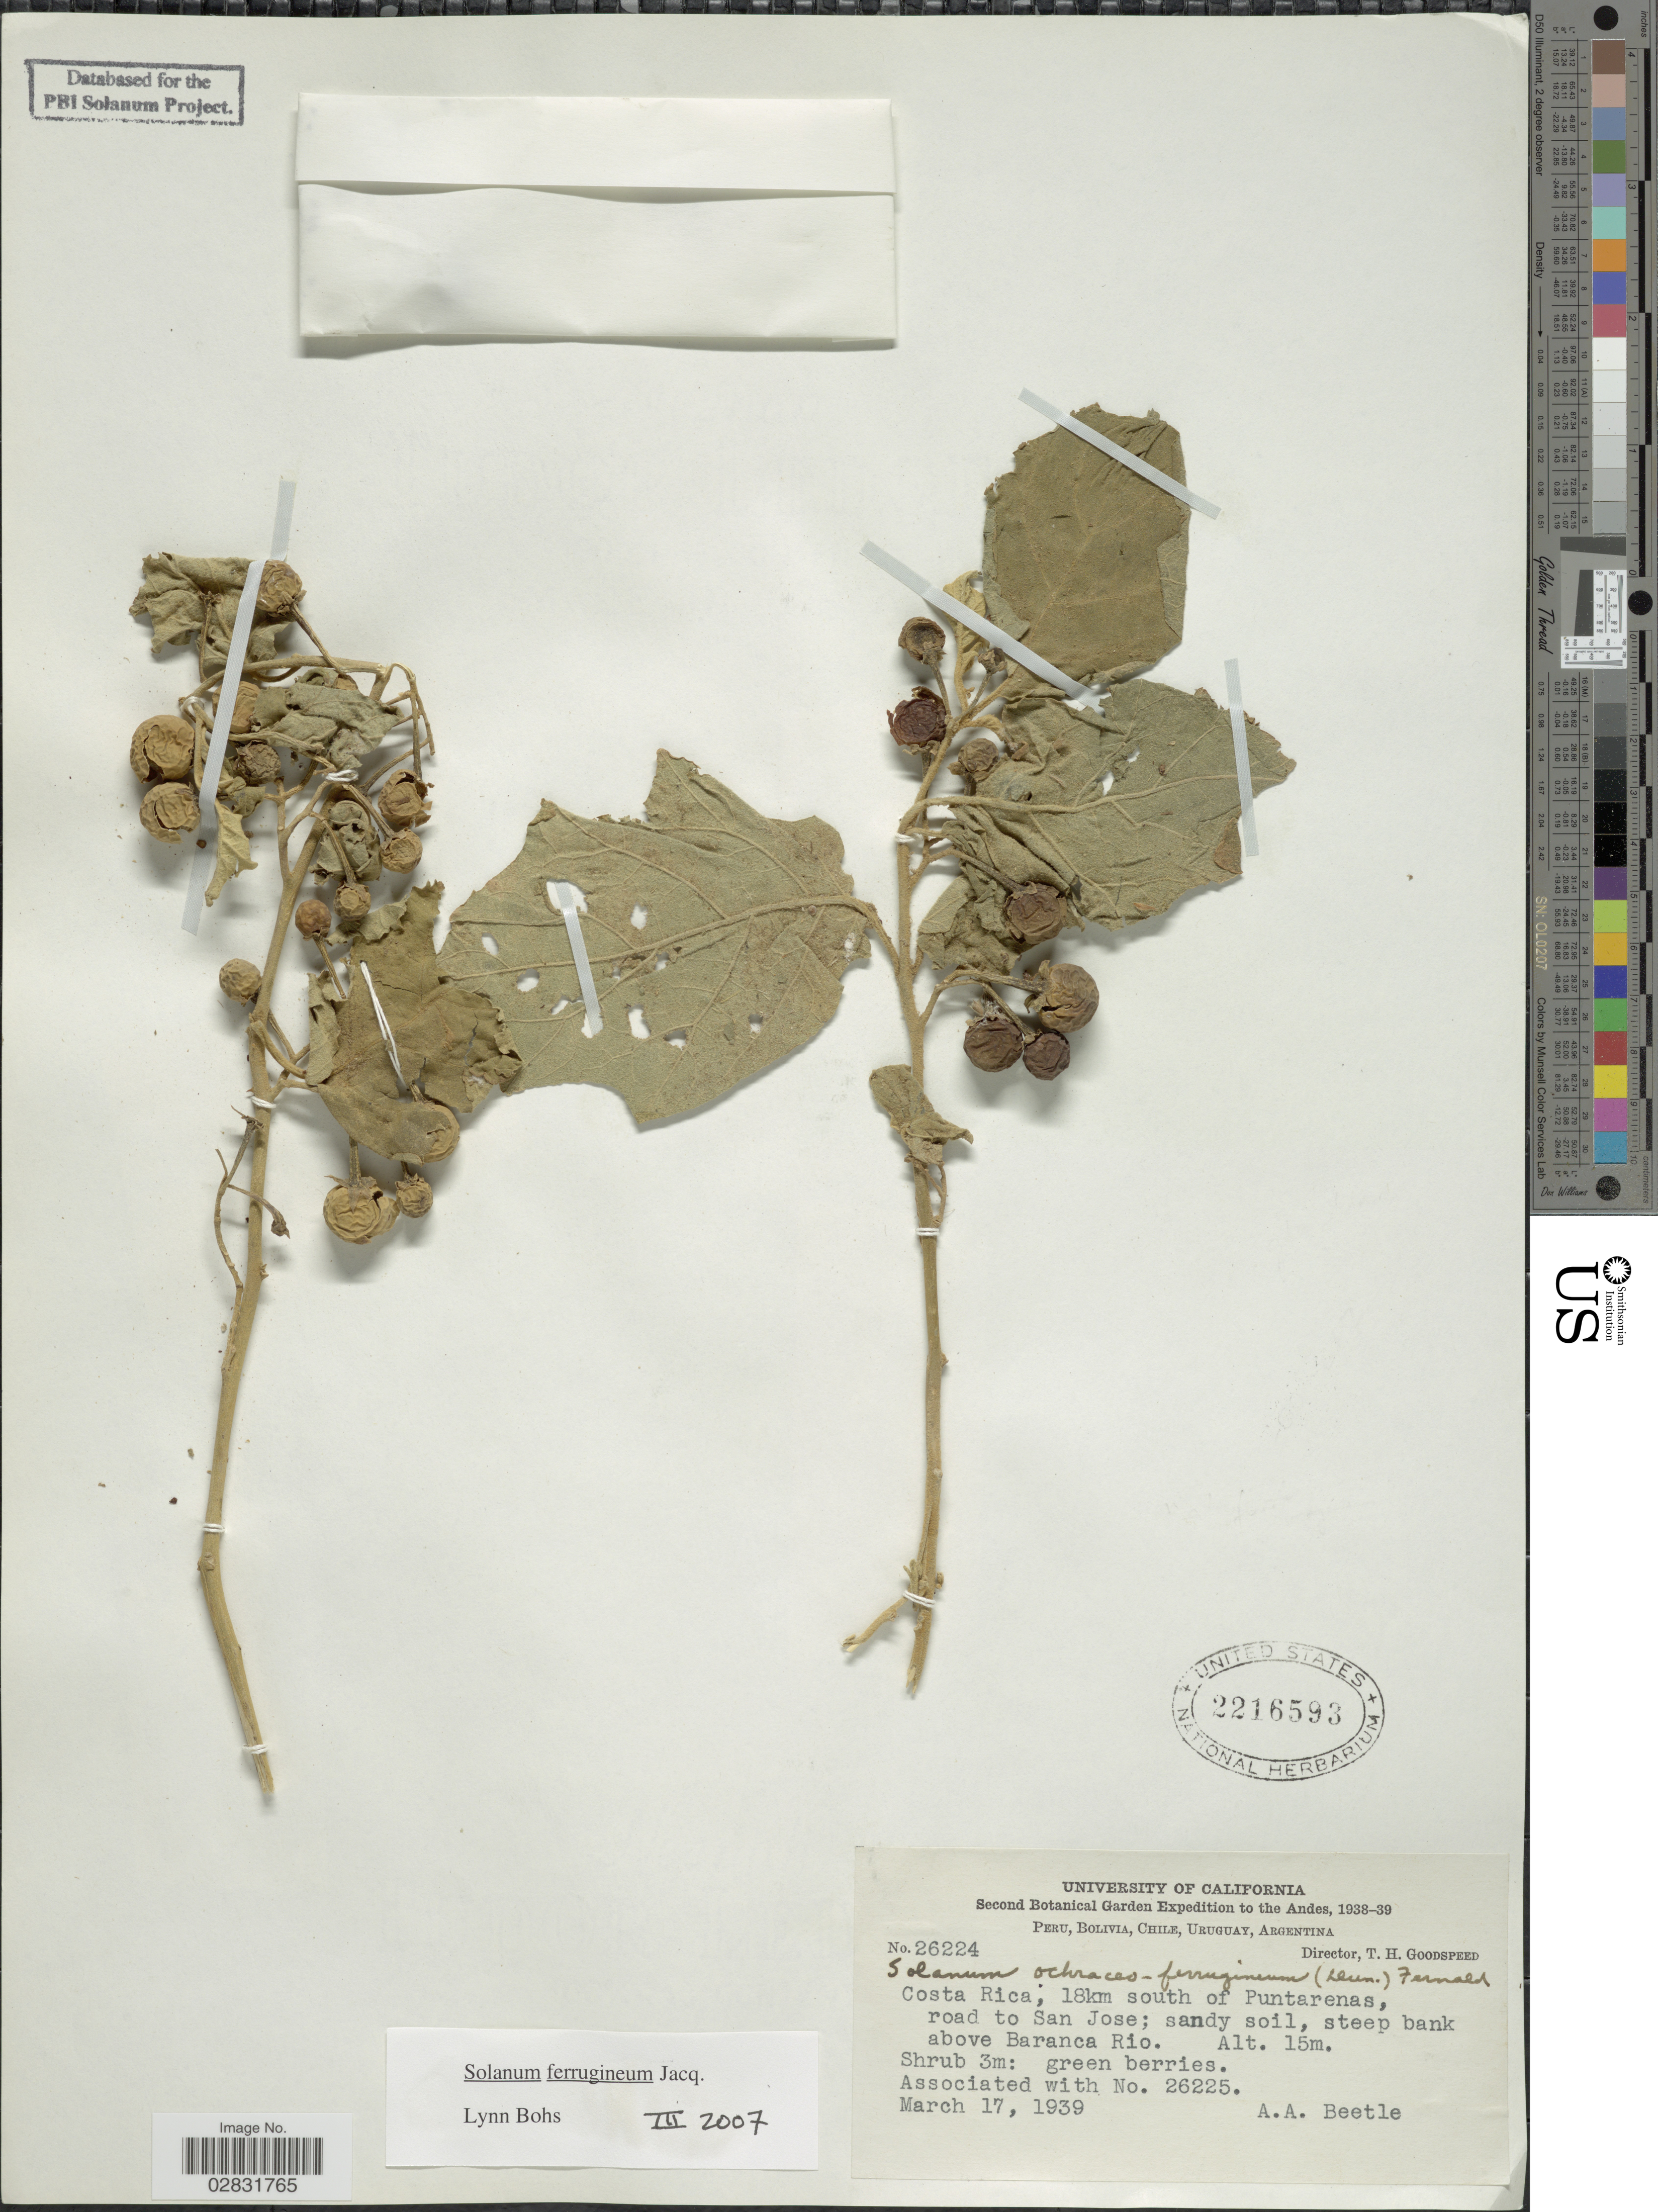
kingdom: Plantae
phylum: Tracheophyta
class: Magnoliopsida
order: Solanales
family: Solanaceae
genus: Solanum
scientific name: Solanum ferrugineum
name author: Jacq.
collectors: A. A. Beetle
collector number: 26224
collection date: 1939-03-17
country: Costa Rica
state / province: Puntarenas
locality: Andes. 18km south of Puntarenas, road to San Jose; sandy soil, steep bank above Baranca Rio.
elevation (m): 15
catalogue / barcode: US 2216593